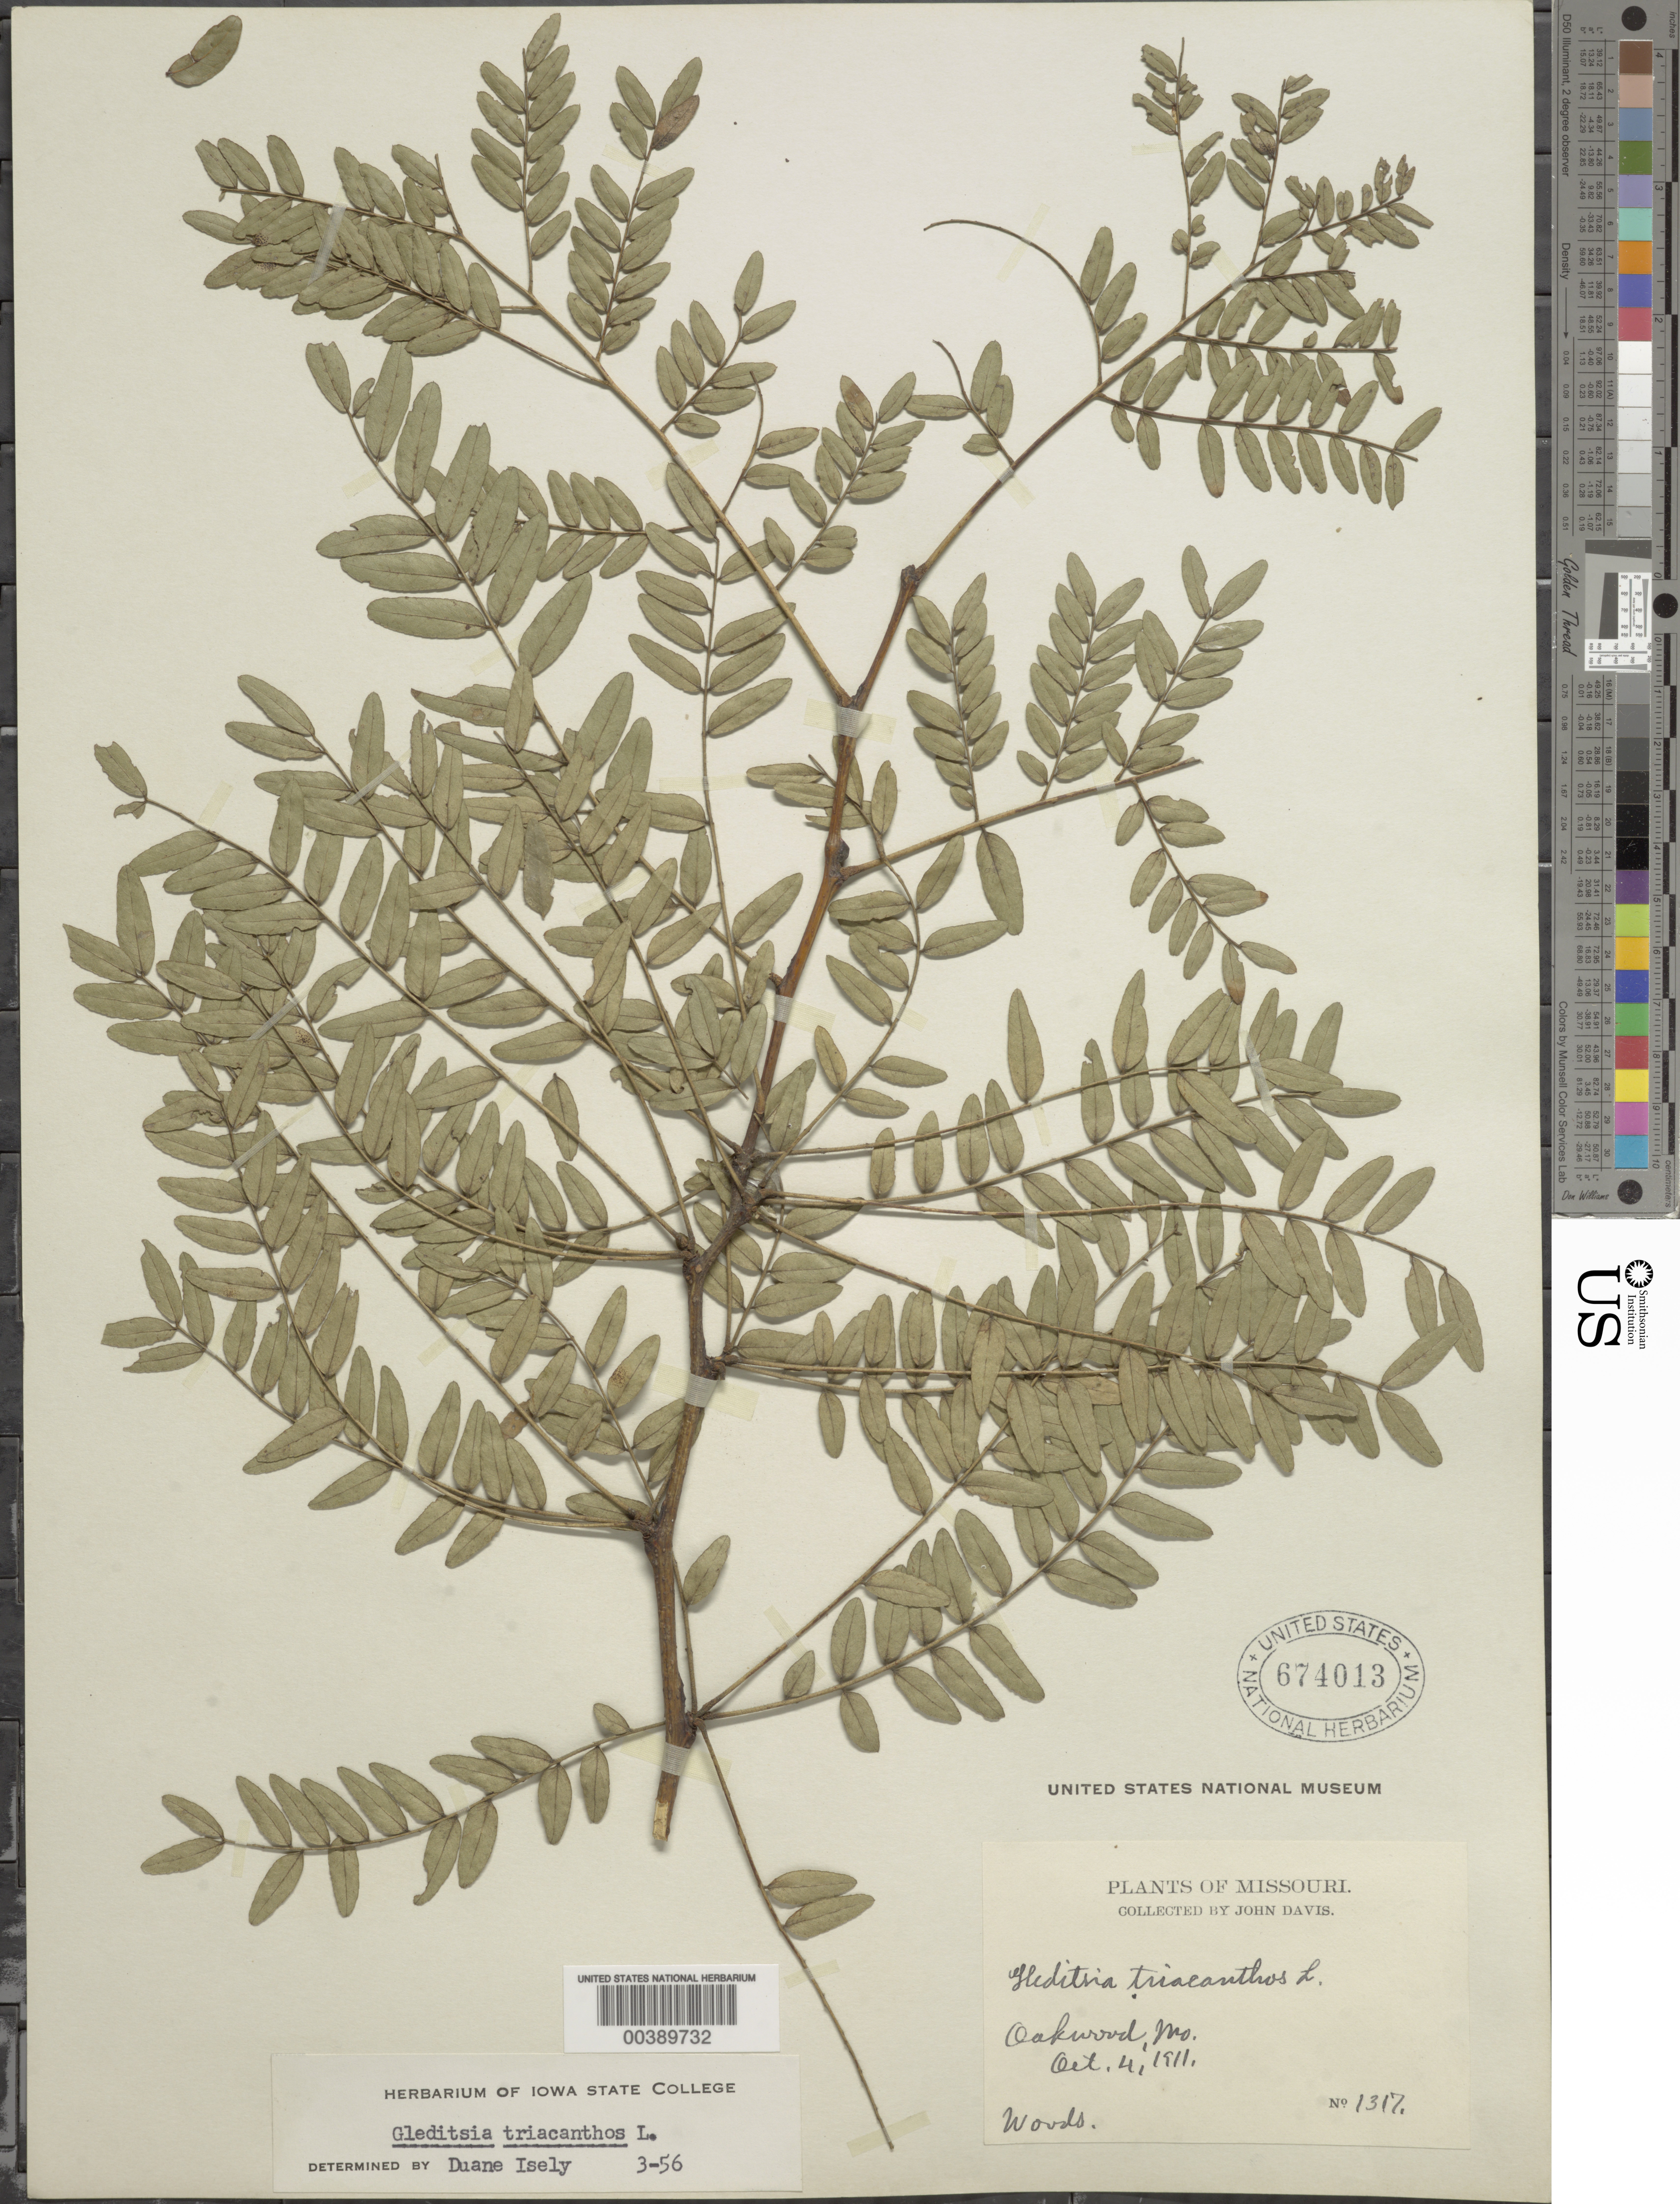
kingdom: Plantae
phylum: Tracheophyta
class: Magnoliopsida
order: Fabales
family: Fabaceae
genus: Gleditsia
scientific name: Gleditsia triacanthos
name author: L.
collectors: J. Davis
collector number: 1317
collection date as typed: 04 Oct 1911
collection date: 1911-10-04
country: United States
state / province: Missouri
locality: Oakwood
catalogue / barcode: US 674013